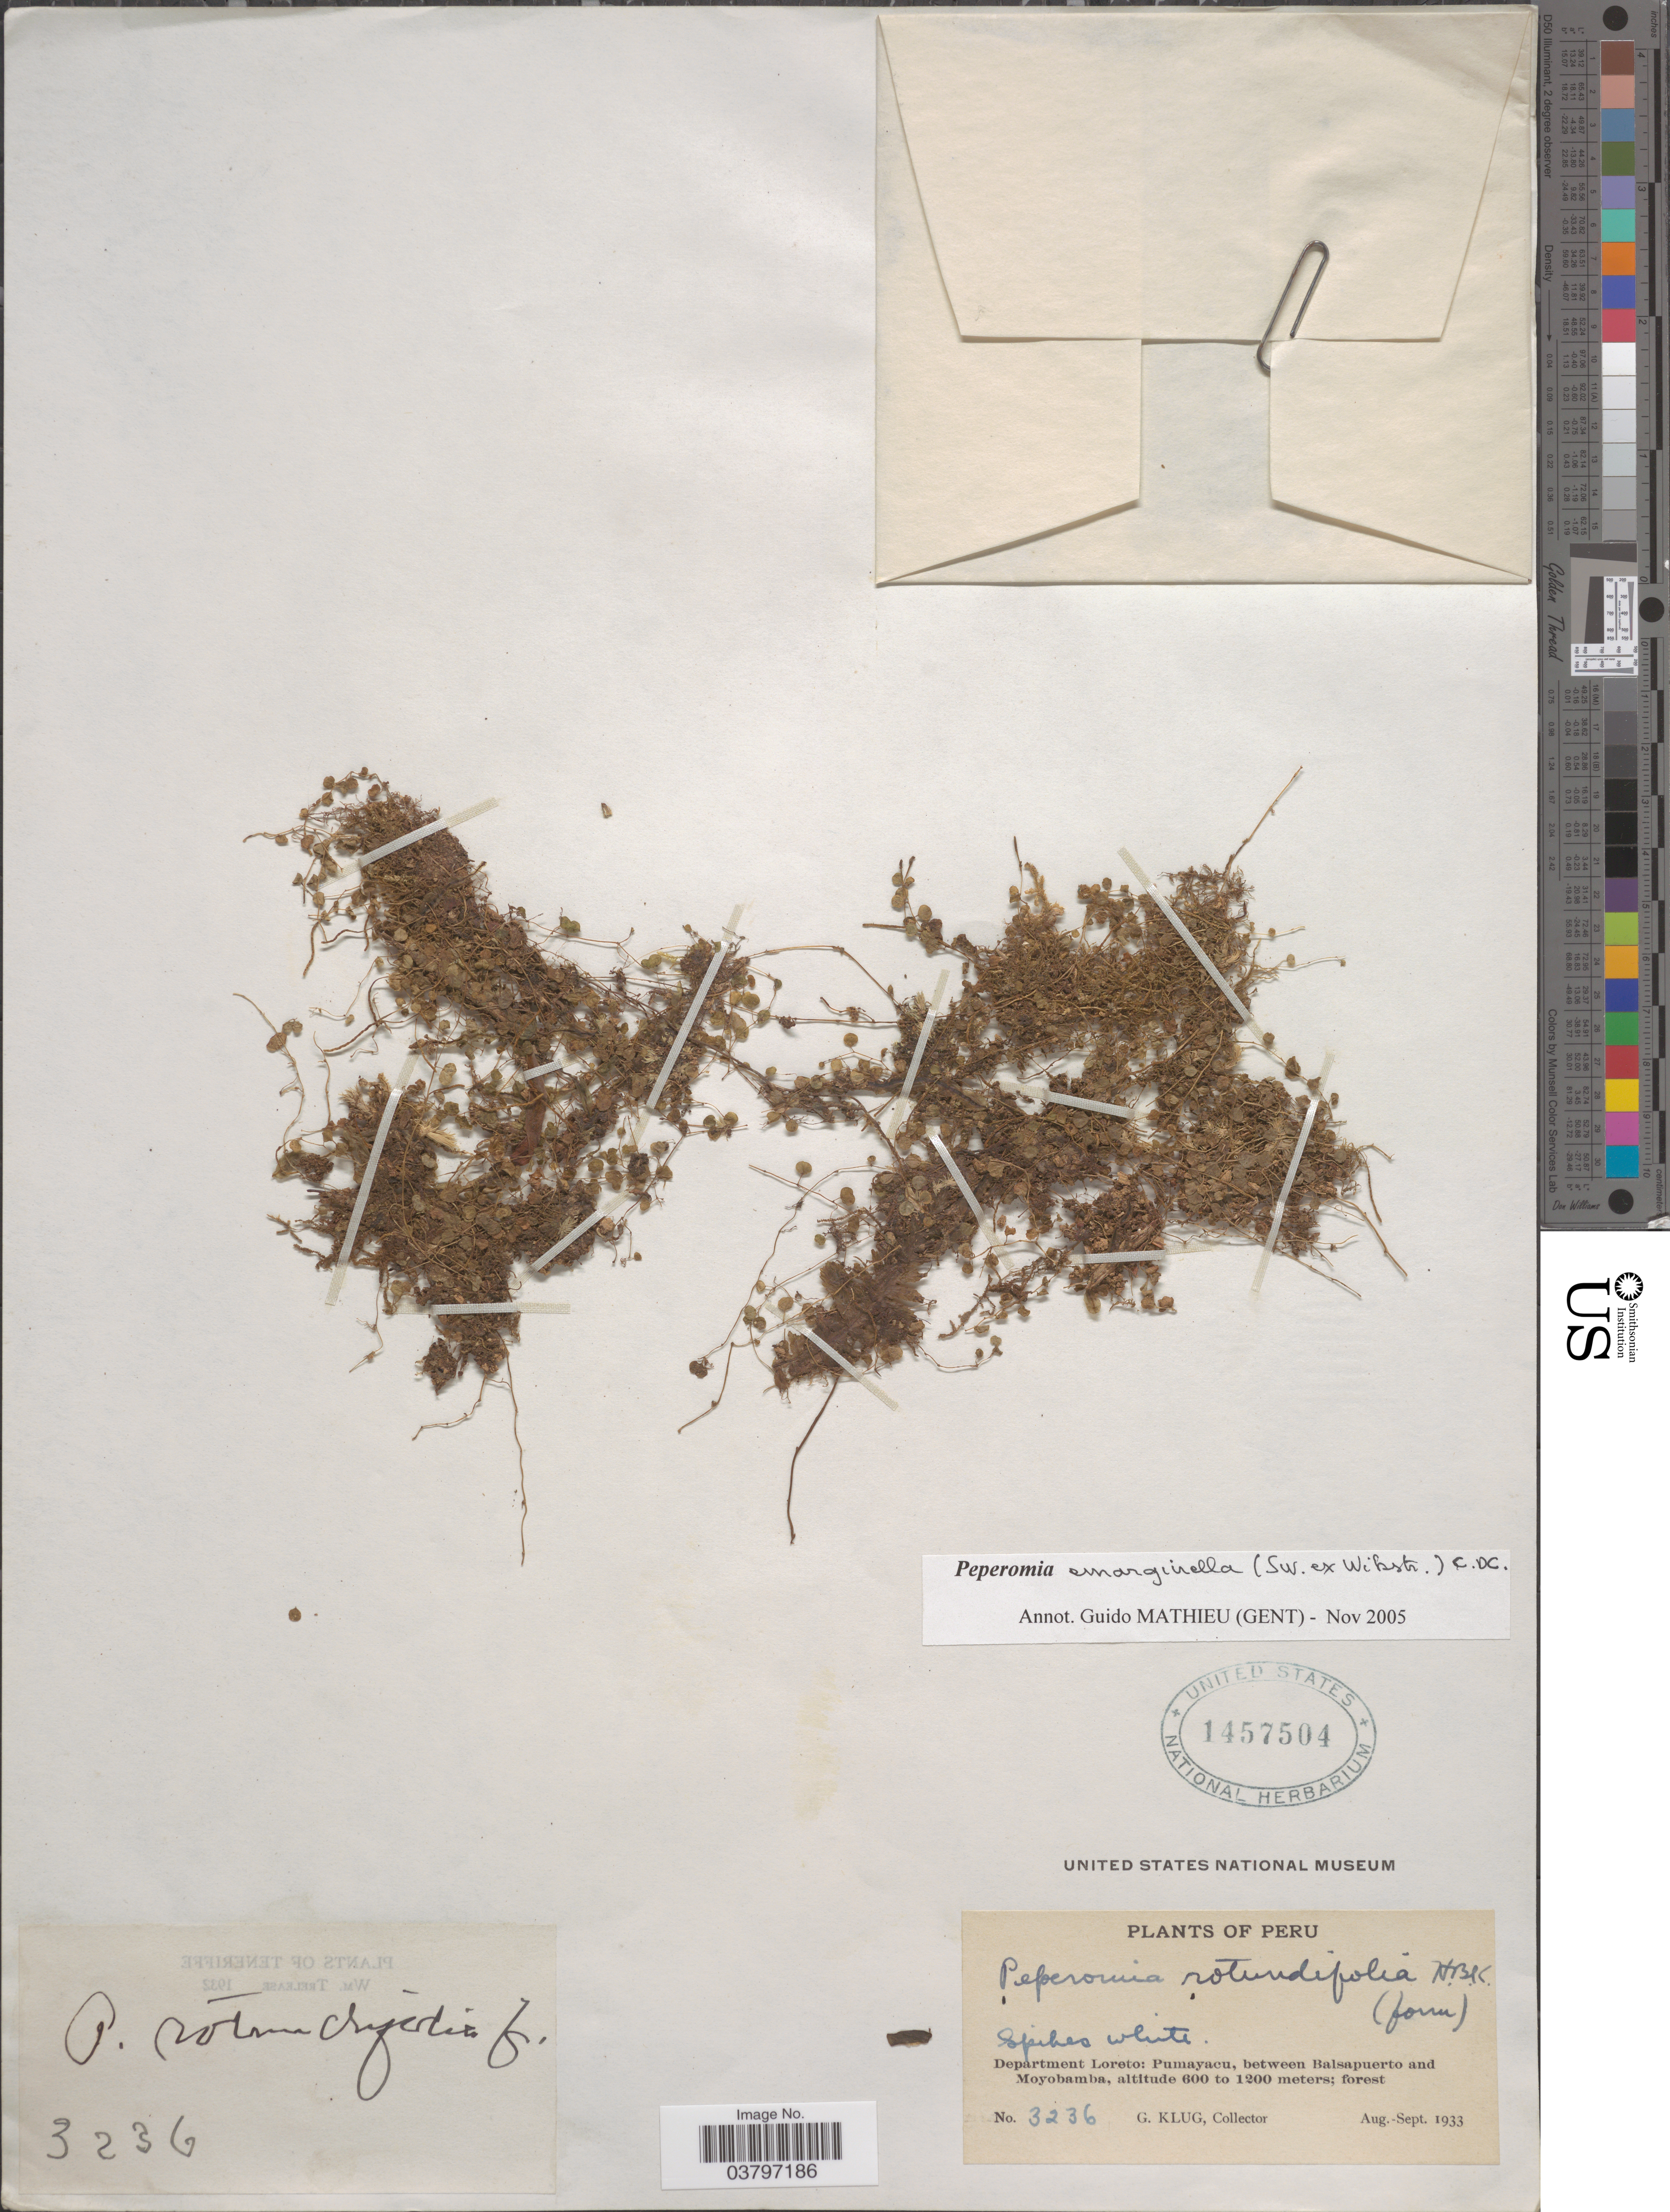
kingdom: Plantae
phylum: Tracheophyta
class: Magnoliopsida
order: Piperales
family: Piperaceae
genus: Peperomia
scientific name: Peperomia emarginella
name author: (Sw. ex Wikstr.) C. DC.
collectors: G. Klug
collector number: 3236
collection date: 1933-08/1933-09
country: Peru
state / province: Loreto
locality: Department Loreto: Pumayacu, between Balsapuerto and Moyobamba.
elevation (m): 600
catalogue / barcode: US 1457504